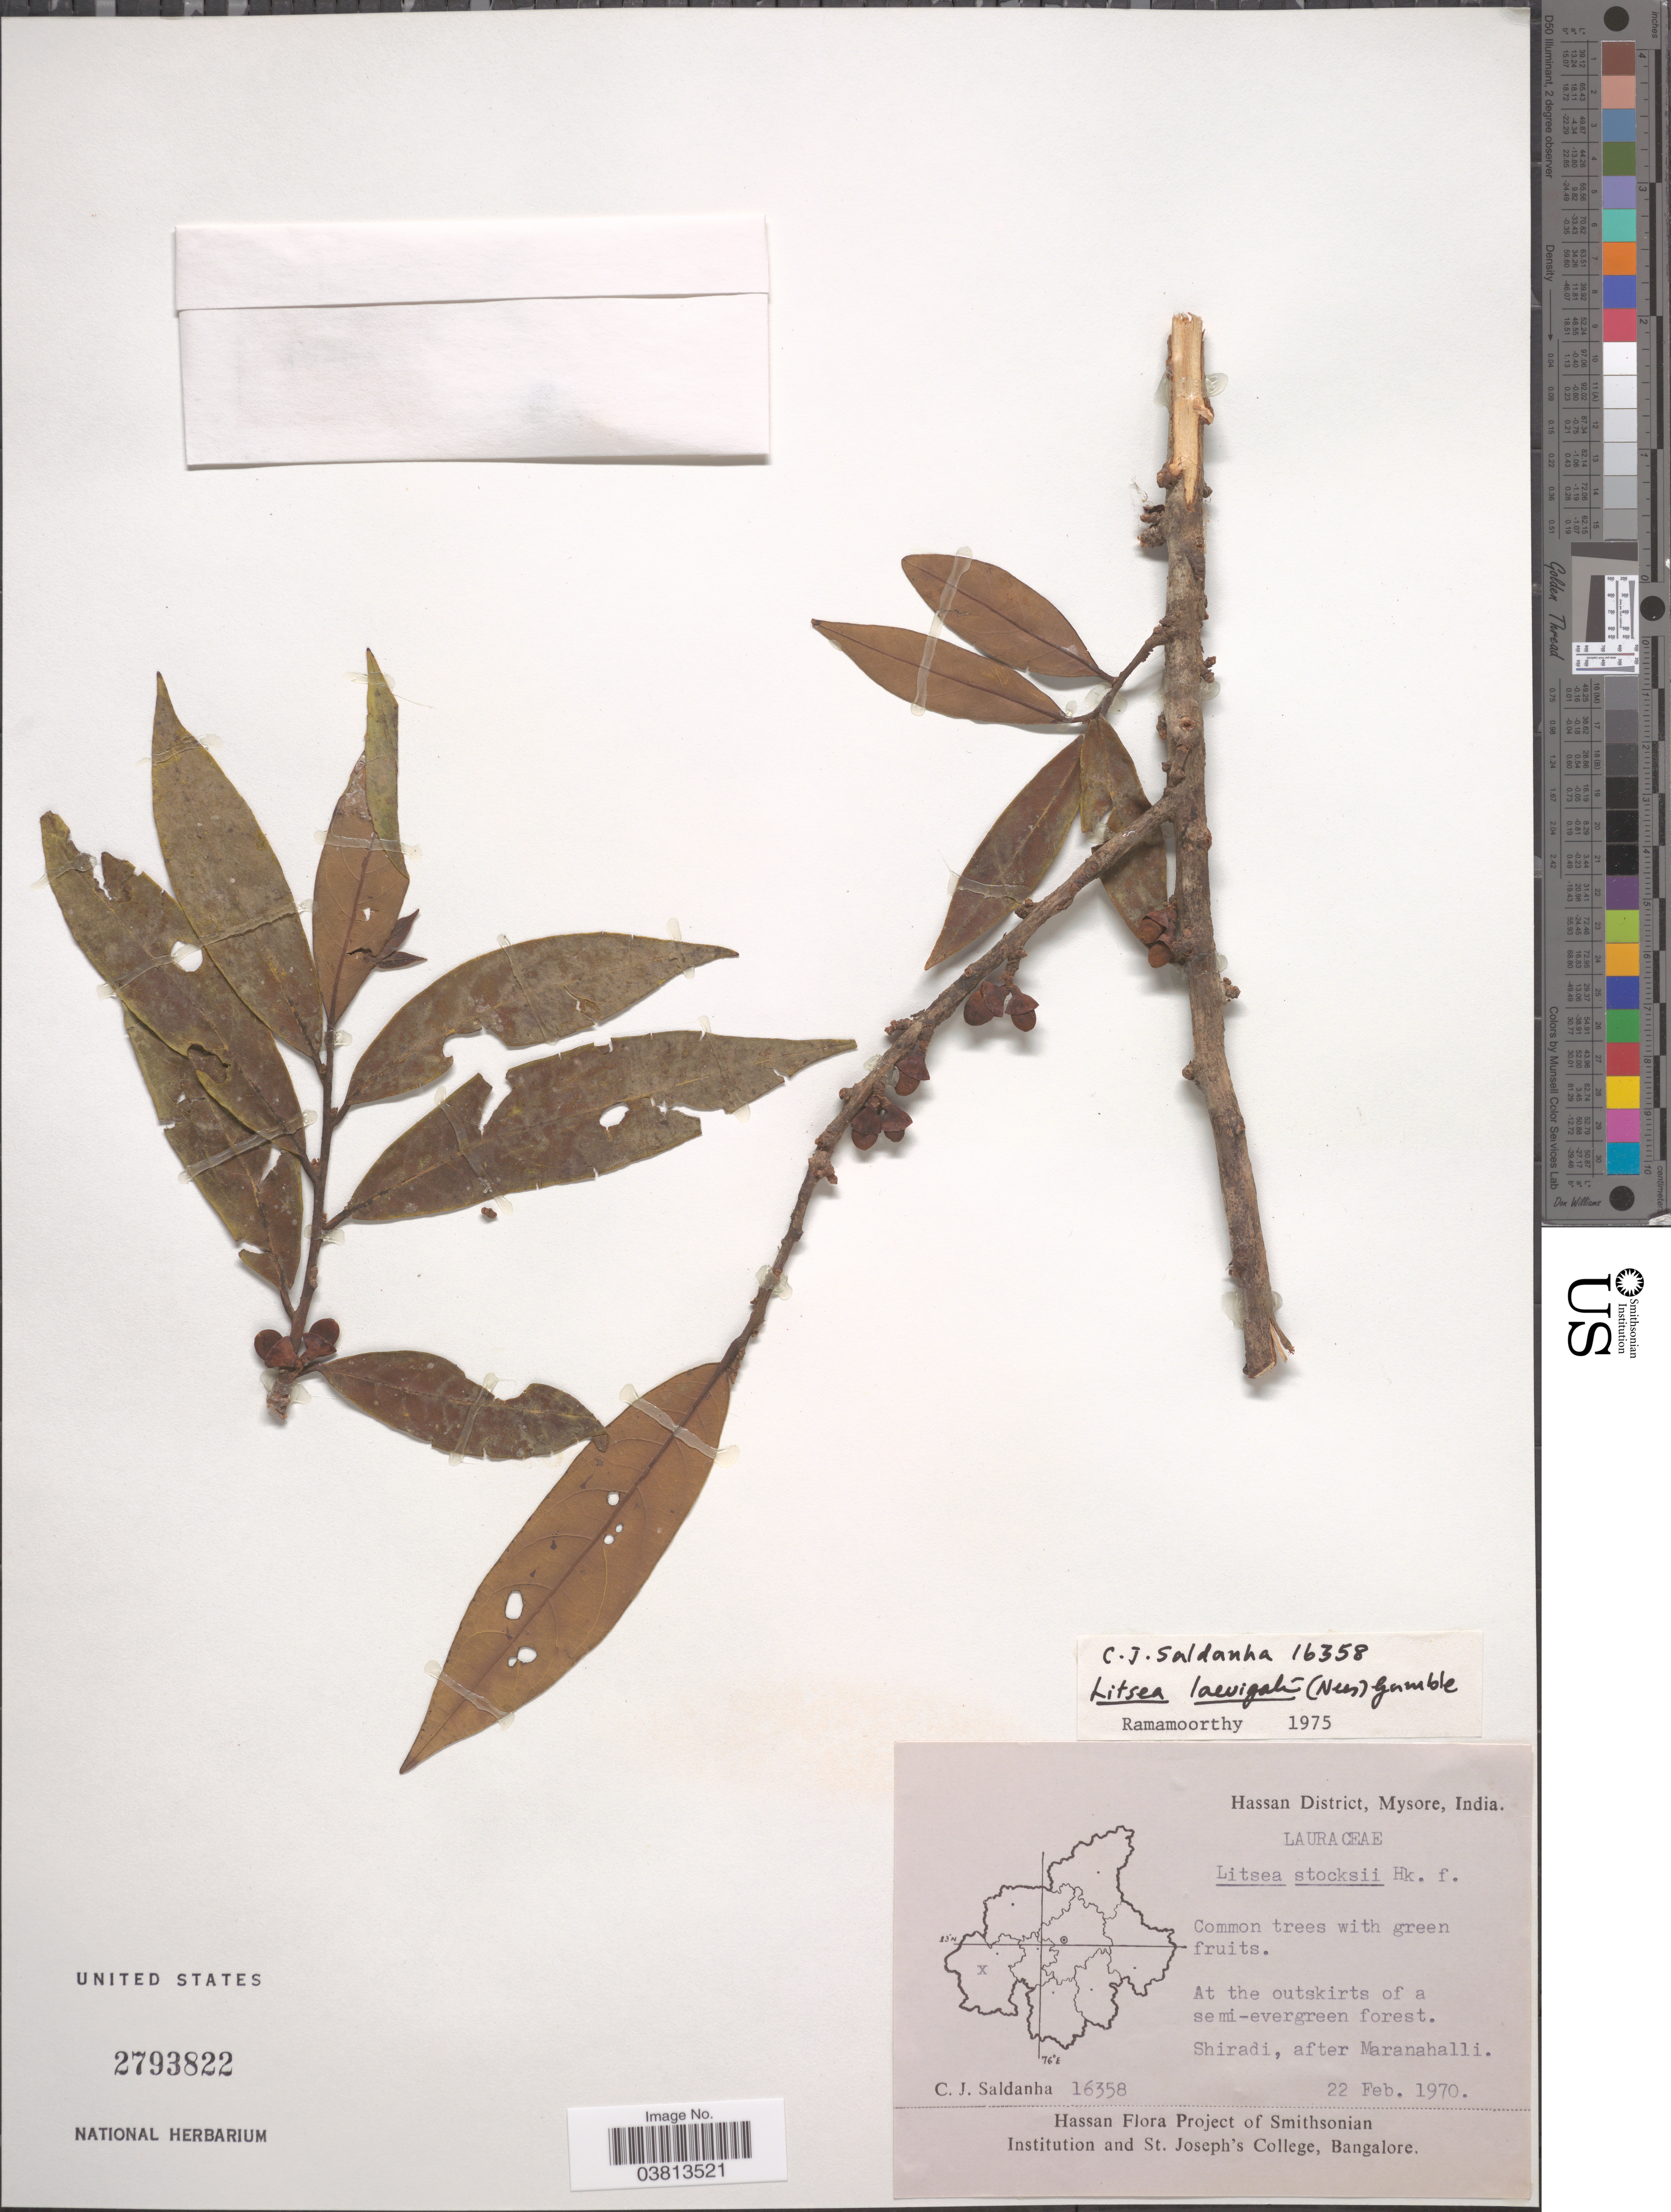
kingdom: Plantae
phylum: Tracheophyta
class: Magnoliopsida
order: Laurales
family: Lauraceae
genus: Litsea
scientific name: Litsea laevigata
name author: Gamble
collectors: C. J. Saldanha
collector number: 16358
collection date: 1970-02-22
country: India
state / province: Karnataka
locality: Hassan District, Mysore. Shiradi, after Maranahalli.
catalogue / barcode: US 2793822